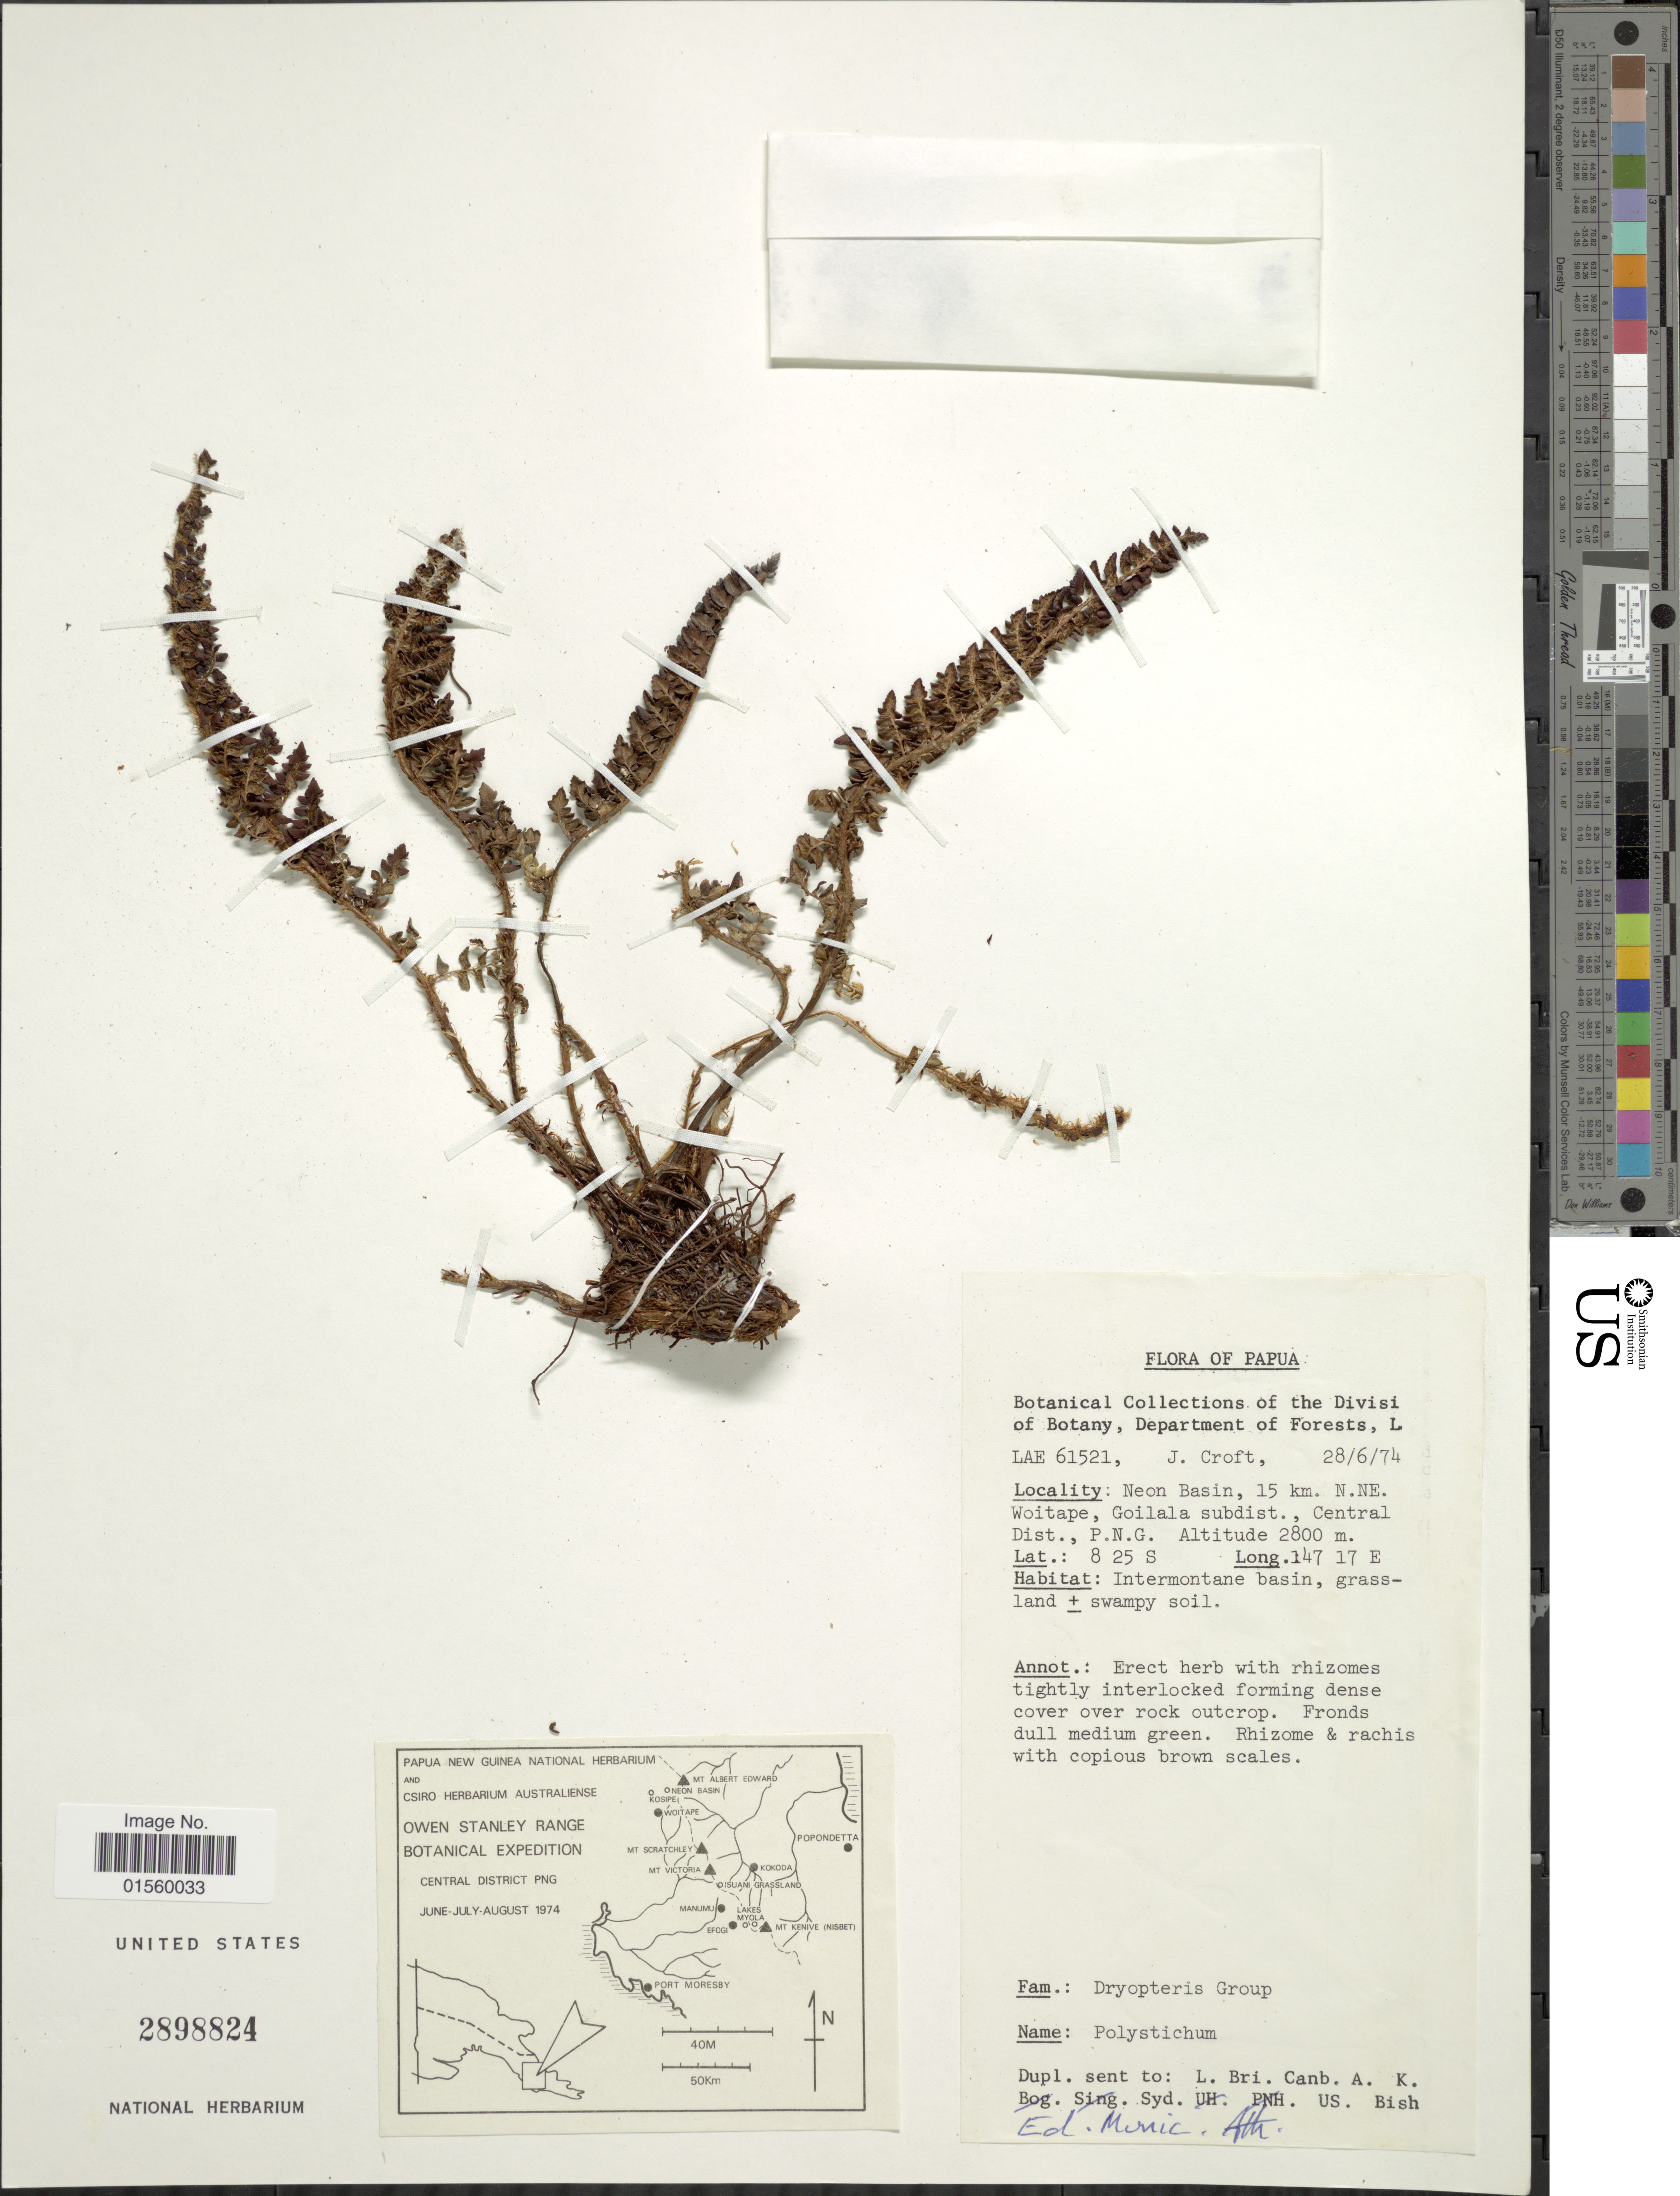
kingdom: Plantae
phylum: Tracheophyta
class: Polypodiopsida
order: Polypodiales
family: Dryopteridaceae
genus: Polystichum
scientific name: Polystichum sp.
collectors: J. Croft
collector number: LAE61521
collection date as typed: Transcribed d/m/y: 28/6/74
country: Papua New Guinea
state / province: Central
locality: Papua, Neon Basin, 15 km. N.N.E. Woitape, Goilala subdist., Central Dist., P. N. G.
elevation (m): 2800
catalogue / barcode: US 2898824